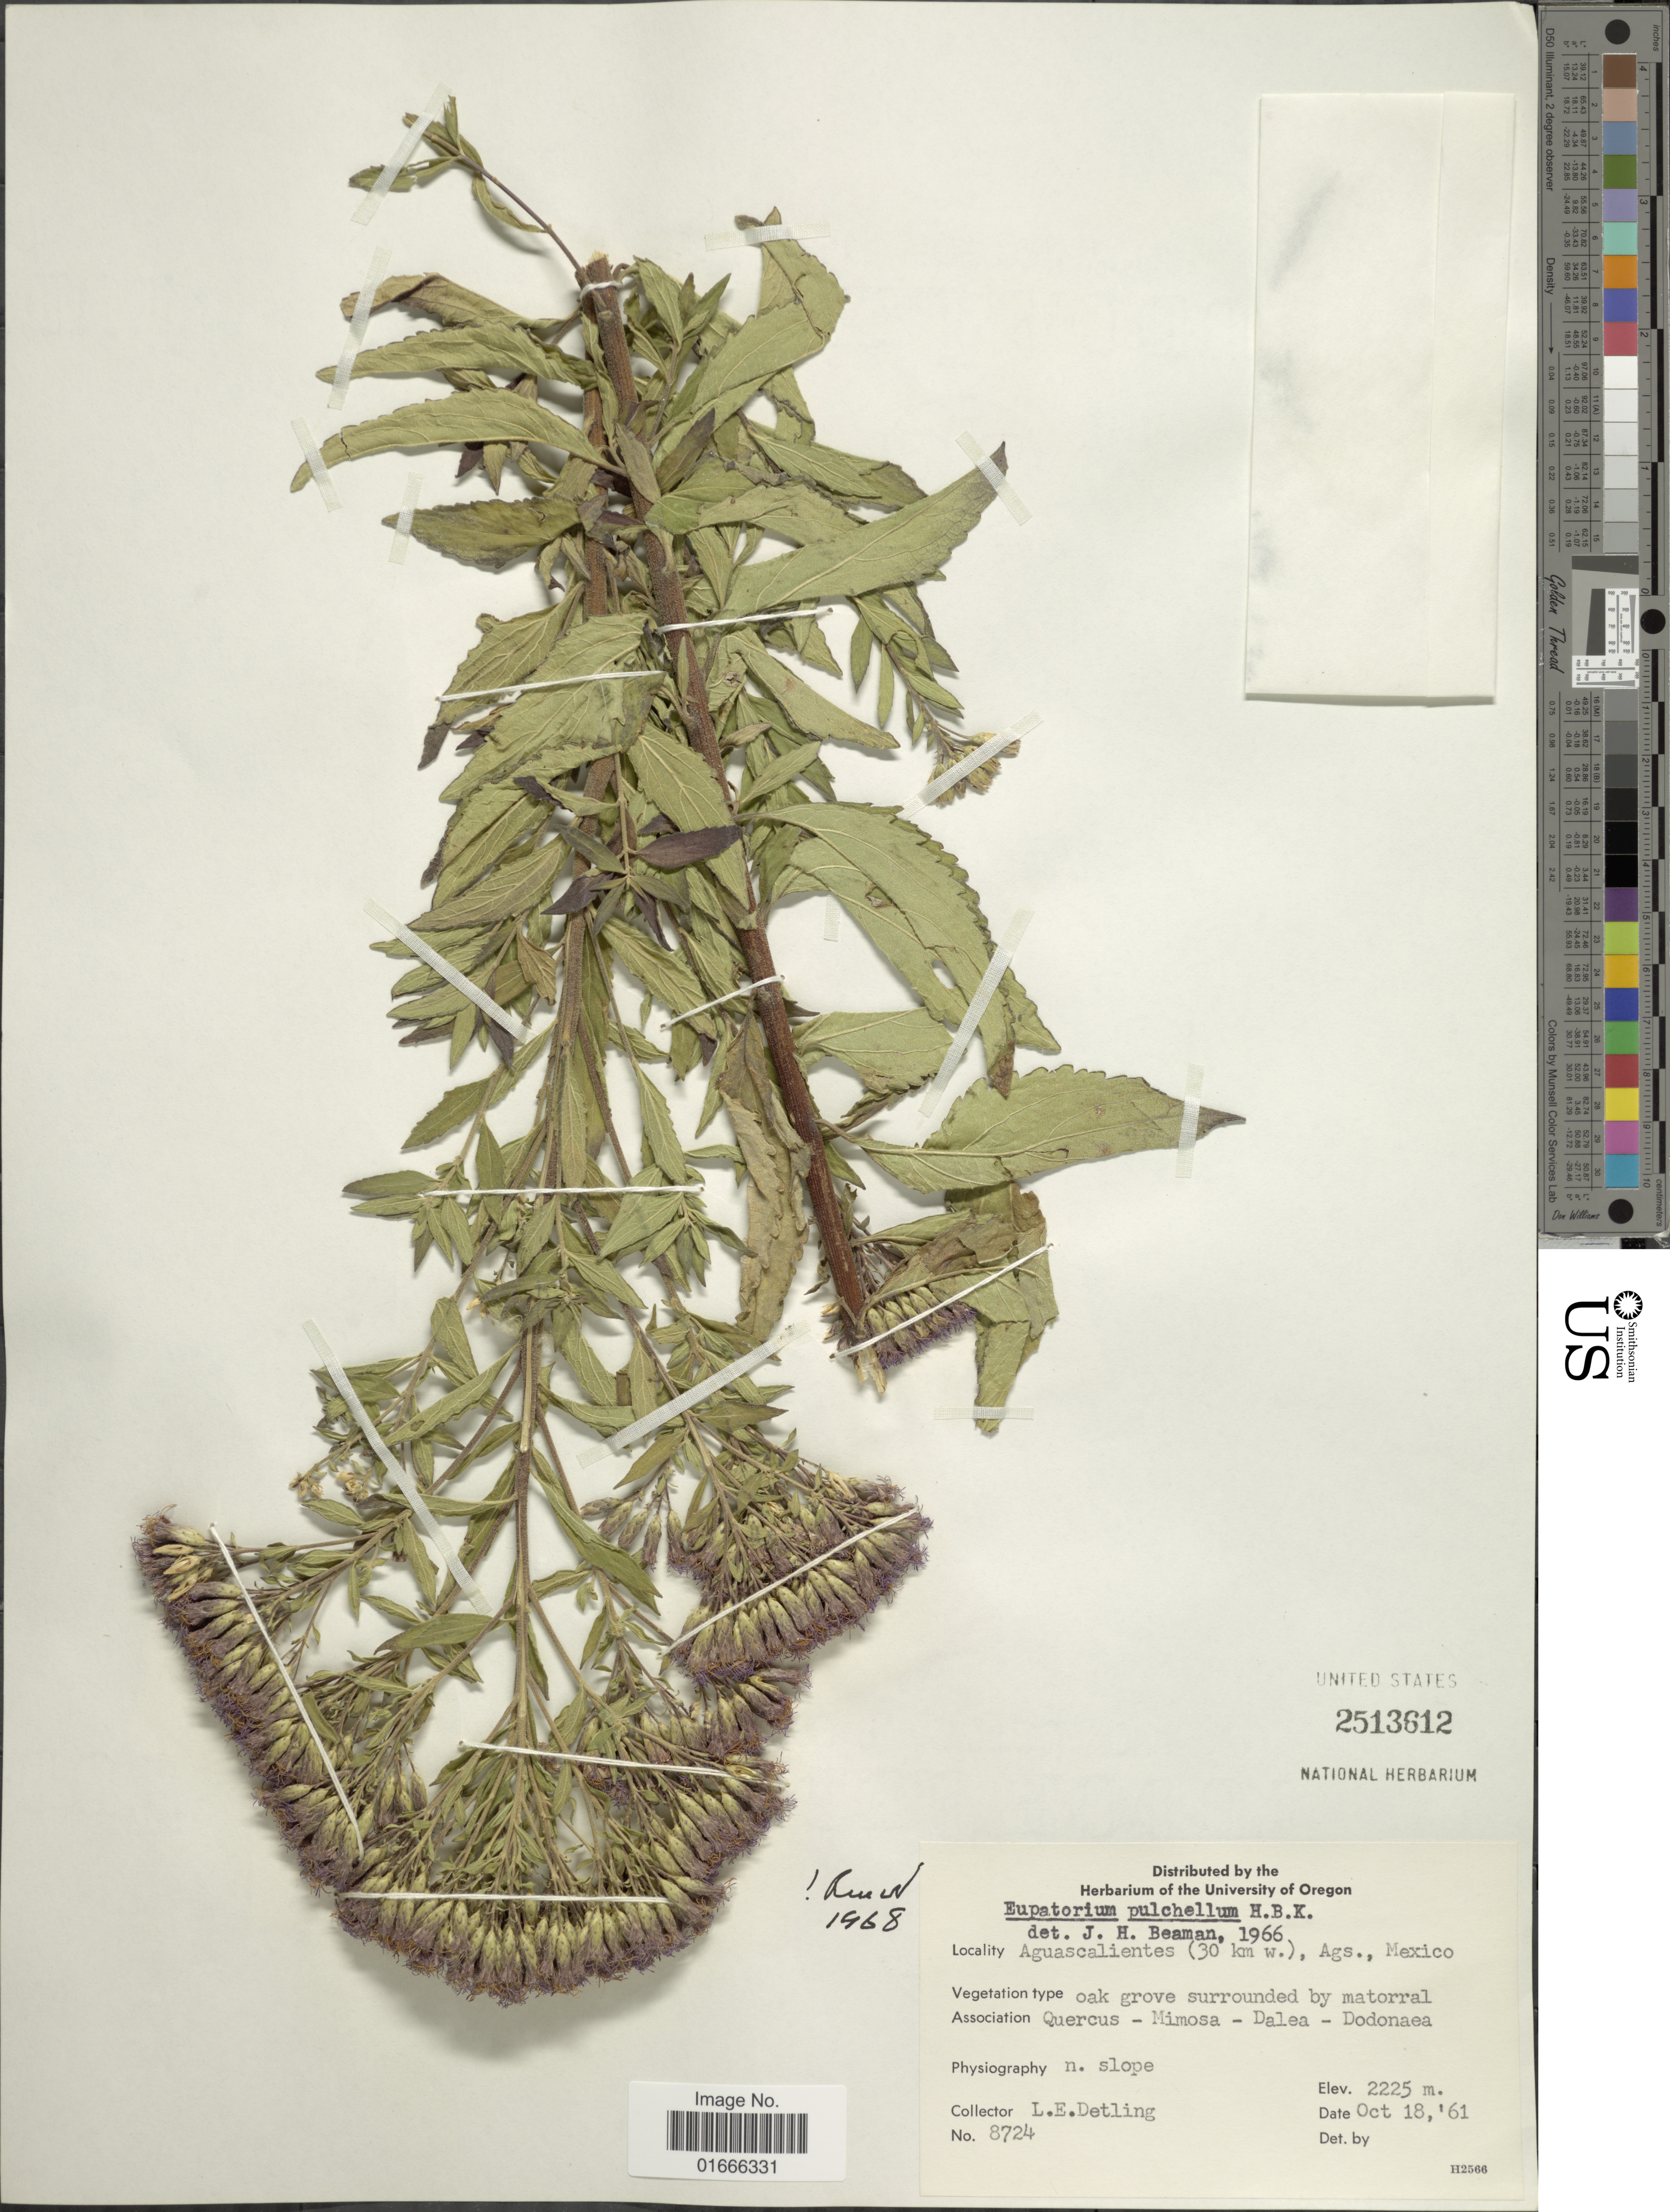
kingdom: Plantae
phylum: Tracheophyta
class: Magnoliopsida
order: Asterales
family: Asteraceae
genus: Chromolaena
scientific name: Chromolaena pulchella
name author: (Kunth) R.M. King & H. Rob.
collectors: L. E. Detling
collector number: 8724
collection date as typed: Transcribed d/m/y: 18/10/61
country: Mexico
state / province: Aguascalientes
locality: Aguascalientes ( 30 km W. ) , Ags.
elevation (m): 2225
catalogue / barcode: US 2513612